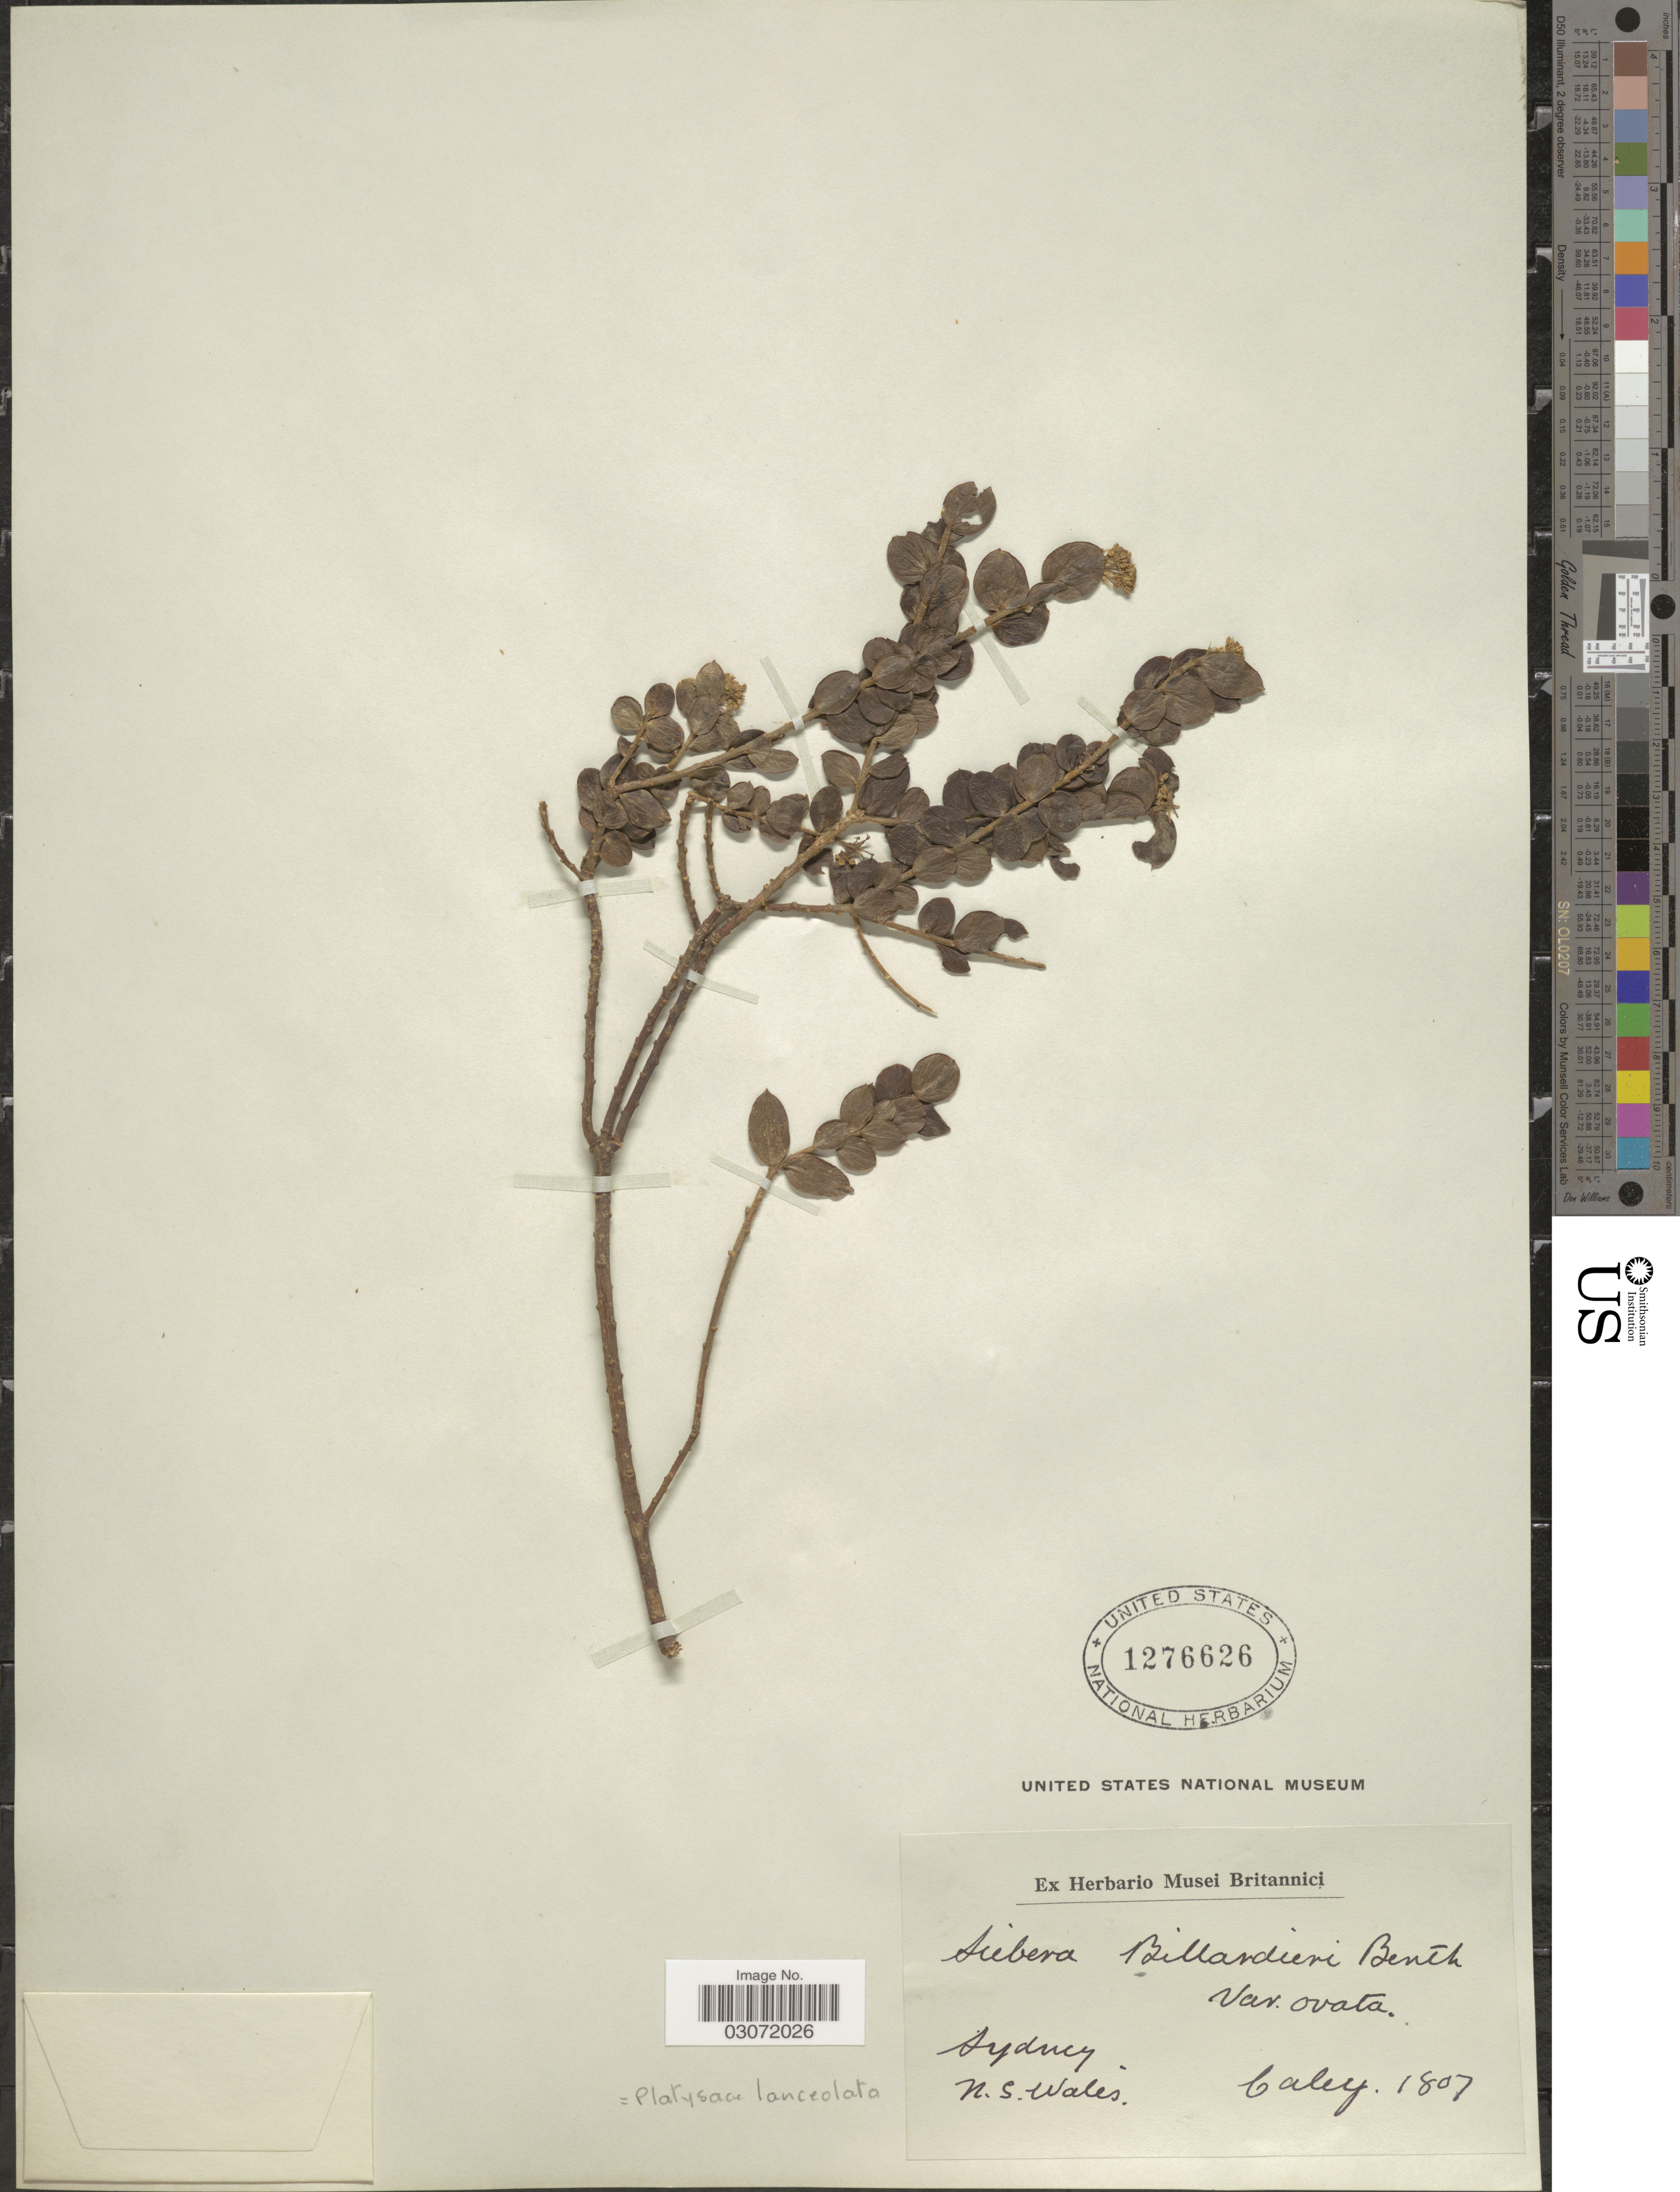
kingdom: Plantae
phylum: Tracheophyta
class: Magnoliopsida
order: Apiales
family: Apiaceae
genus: Platysace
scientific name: Platysace lanceolata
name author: Druce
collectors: -. Caley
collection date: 1807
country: Australia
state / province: New South Wales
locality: Sydney. N.S.Wales.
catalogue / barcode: US 1276626